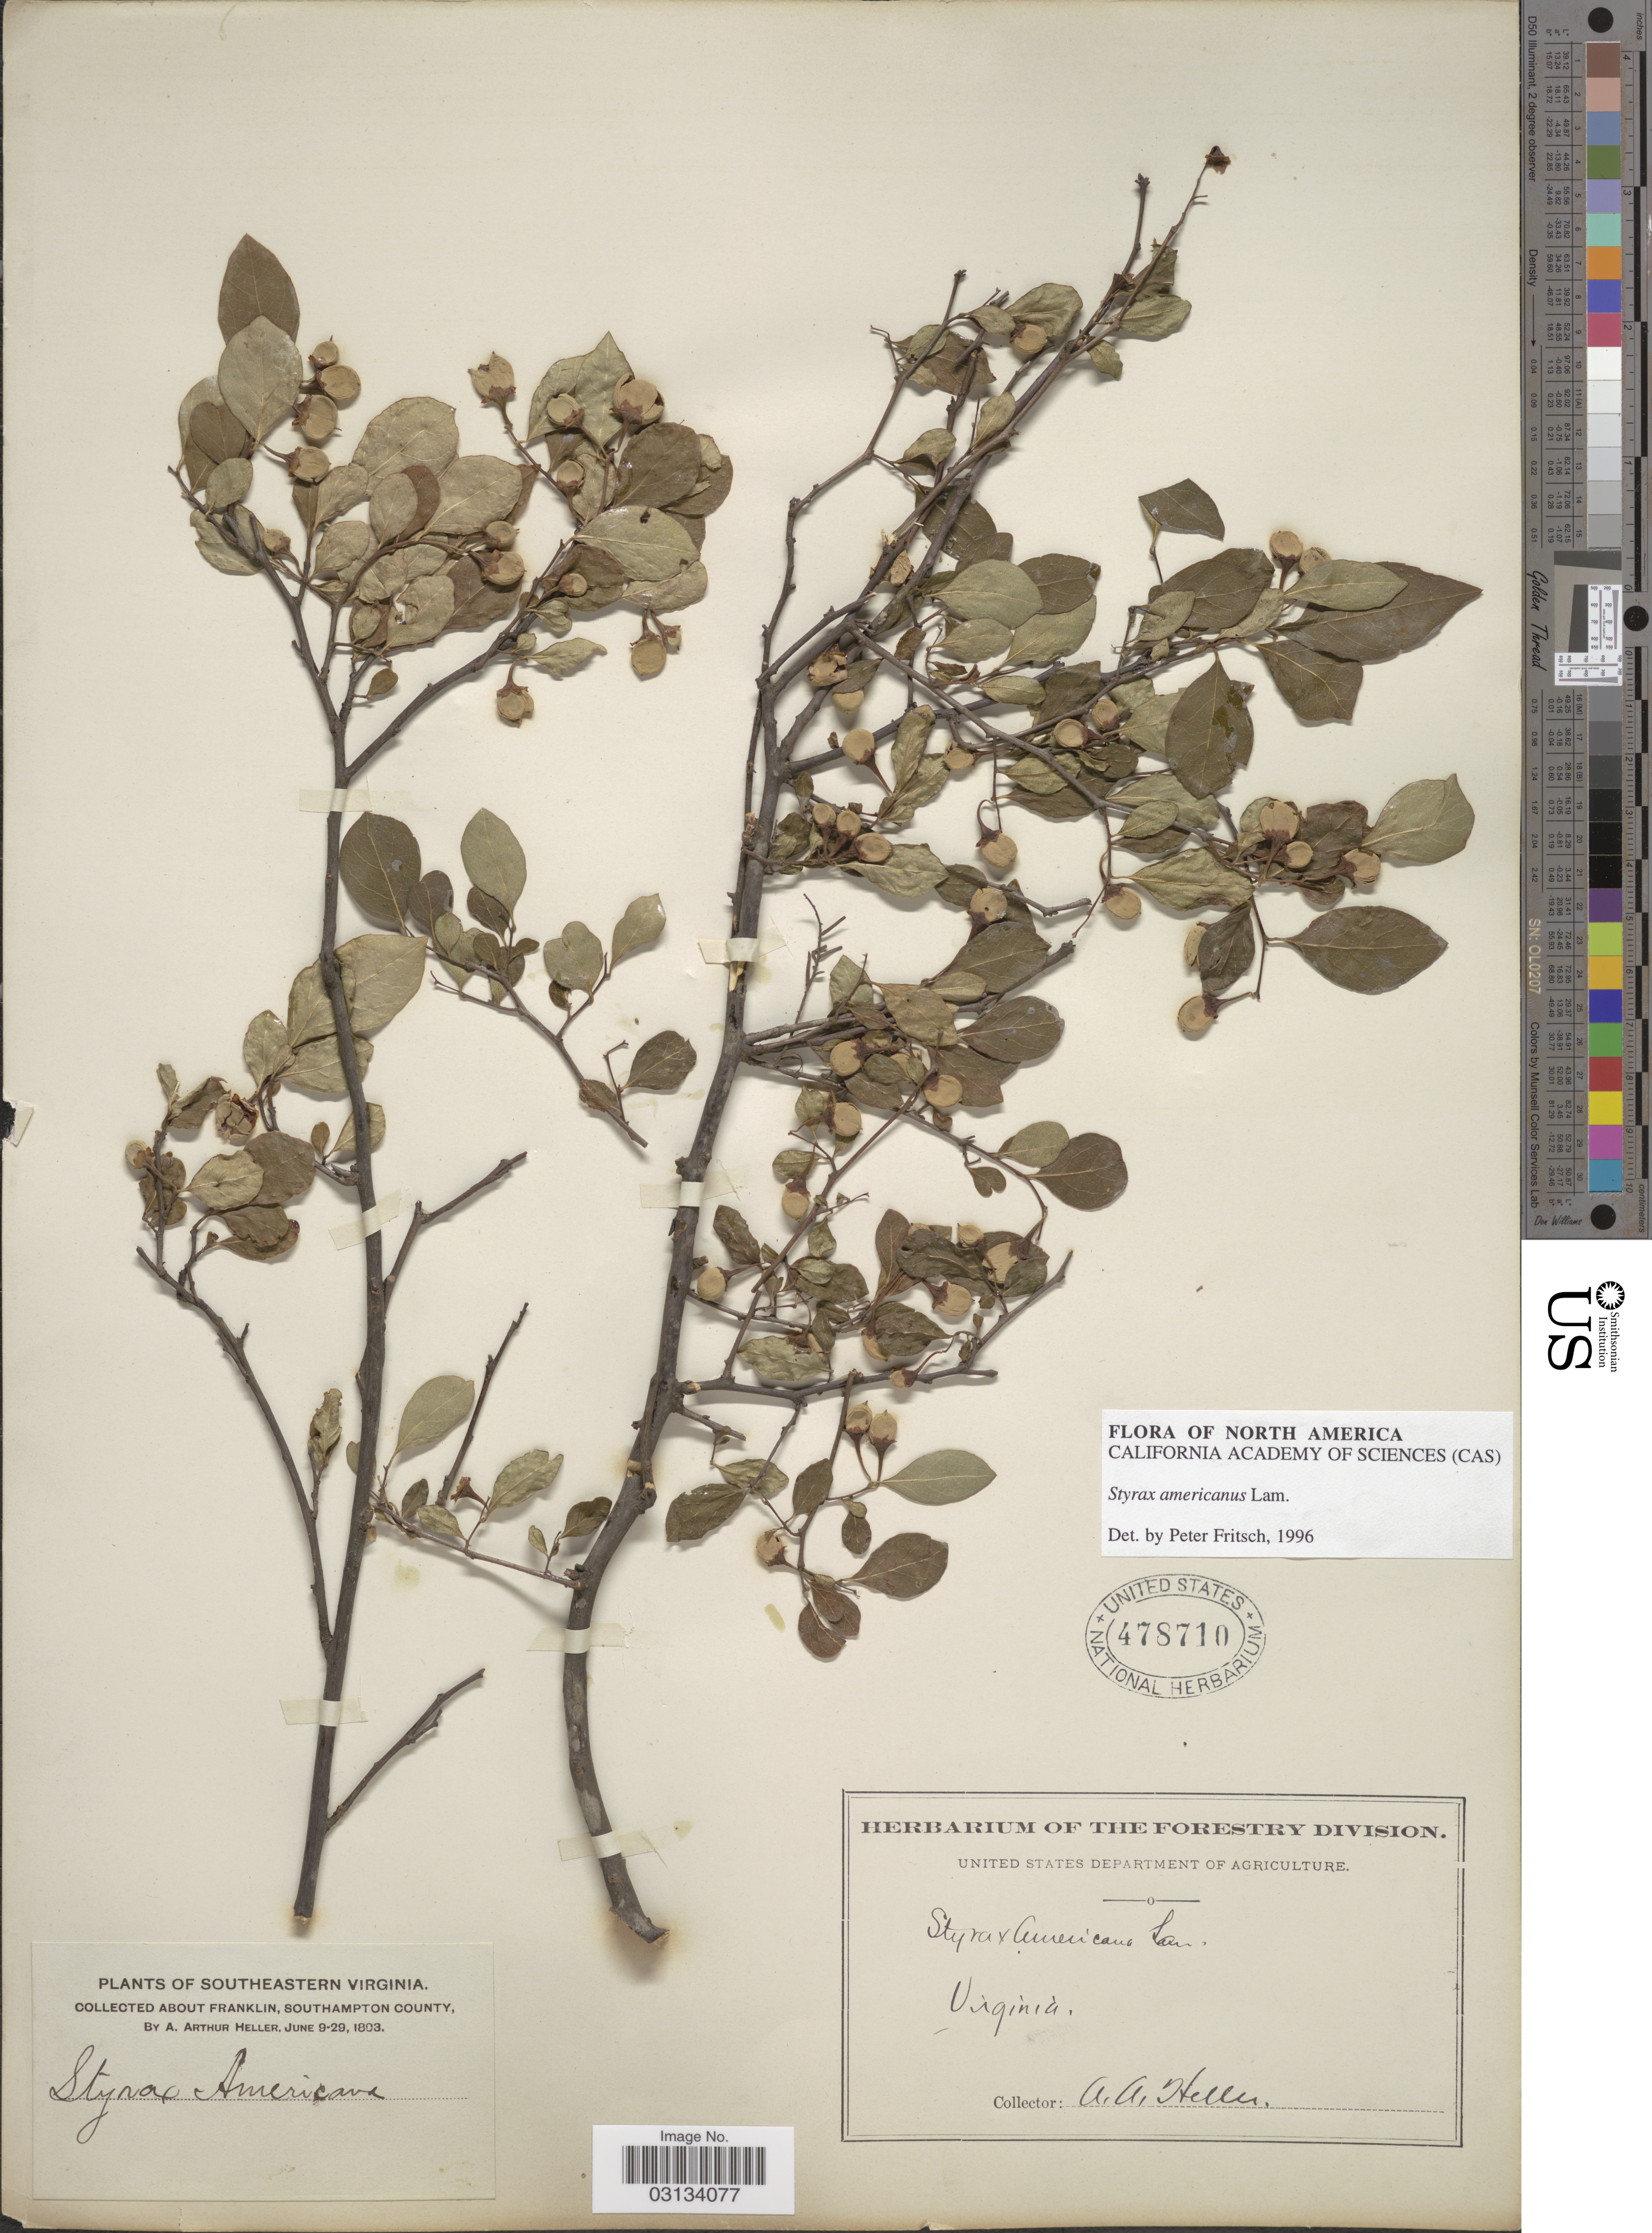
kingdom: Plantae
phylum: Tracheophyta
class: Magnoliopsida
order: Ericales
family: Styracaceae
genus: Styrax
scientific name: Styrax americanus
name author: Lam.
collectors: A. A. Heller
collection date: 1893-06-09/1893-06-29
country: United States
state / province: Virginia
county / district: Southampton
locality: Southeastern Virginia. About Franklin, Southampton County.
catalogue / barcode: US 478710